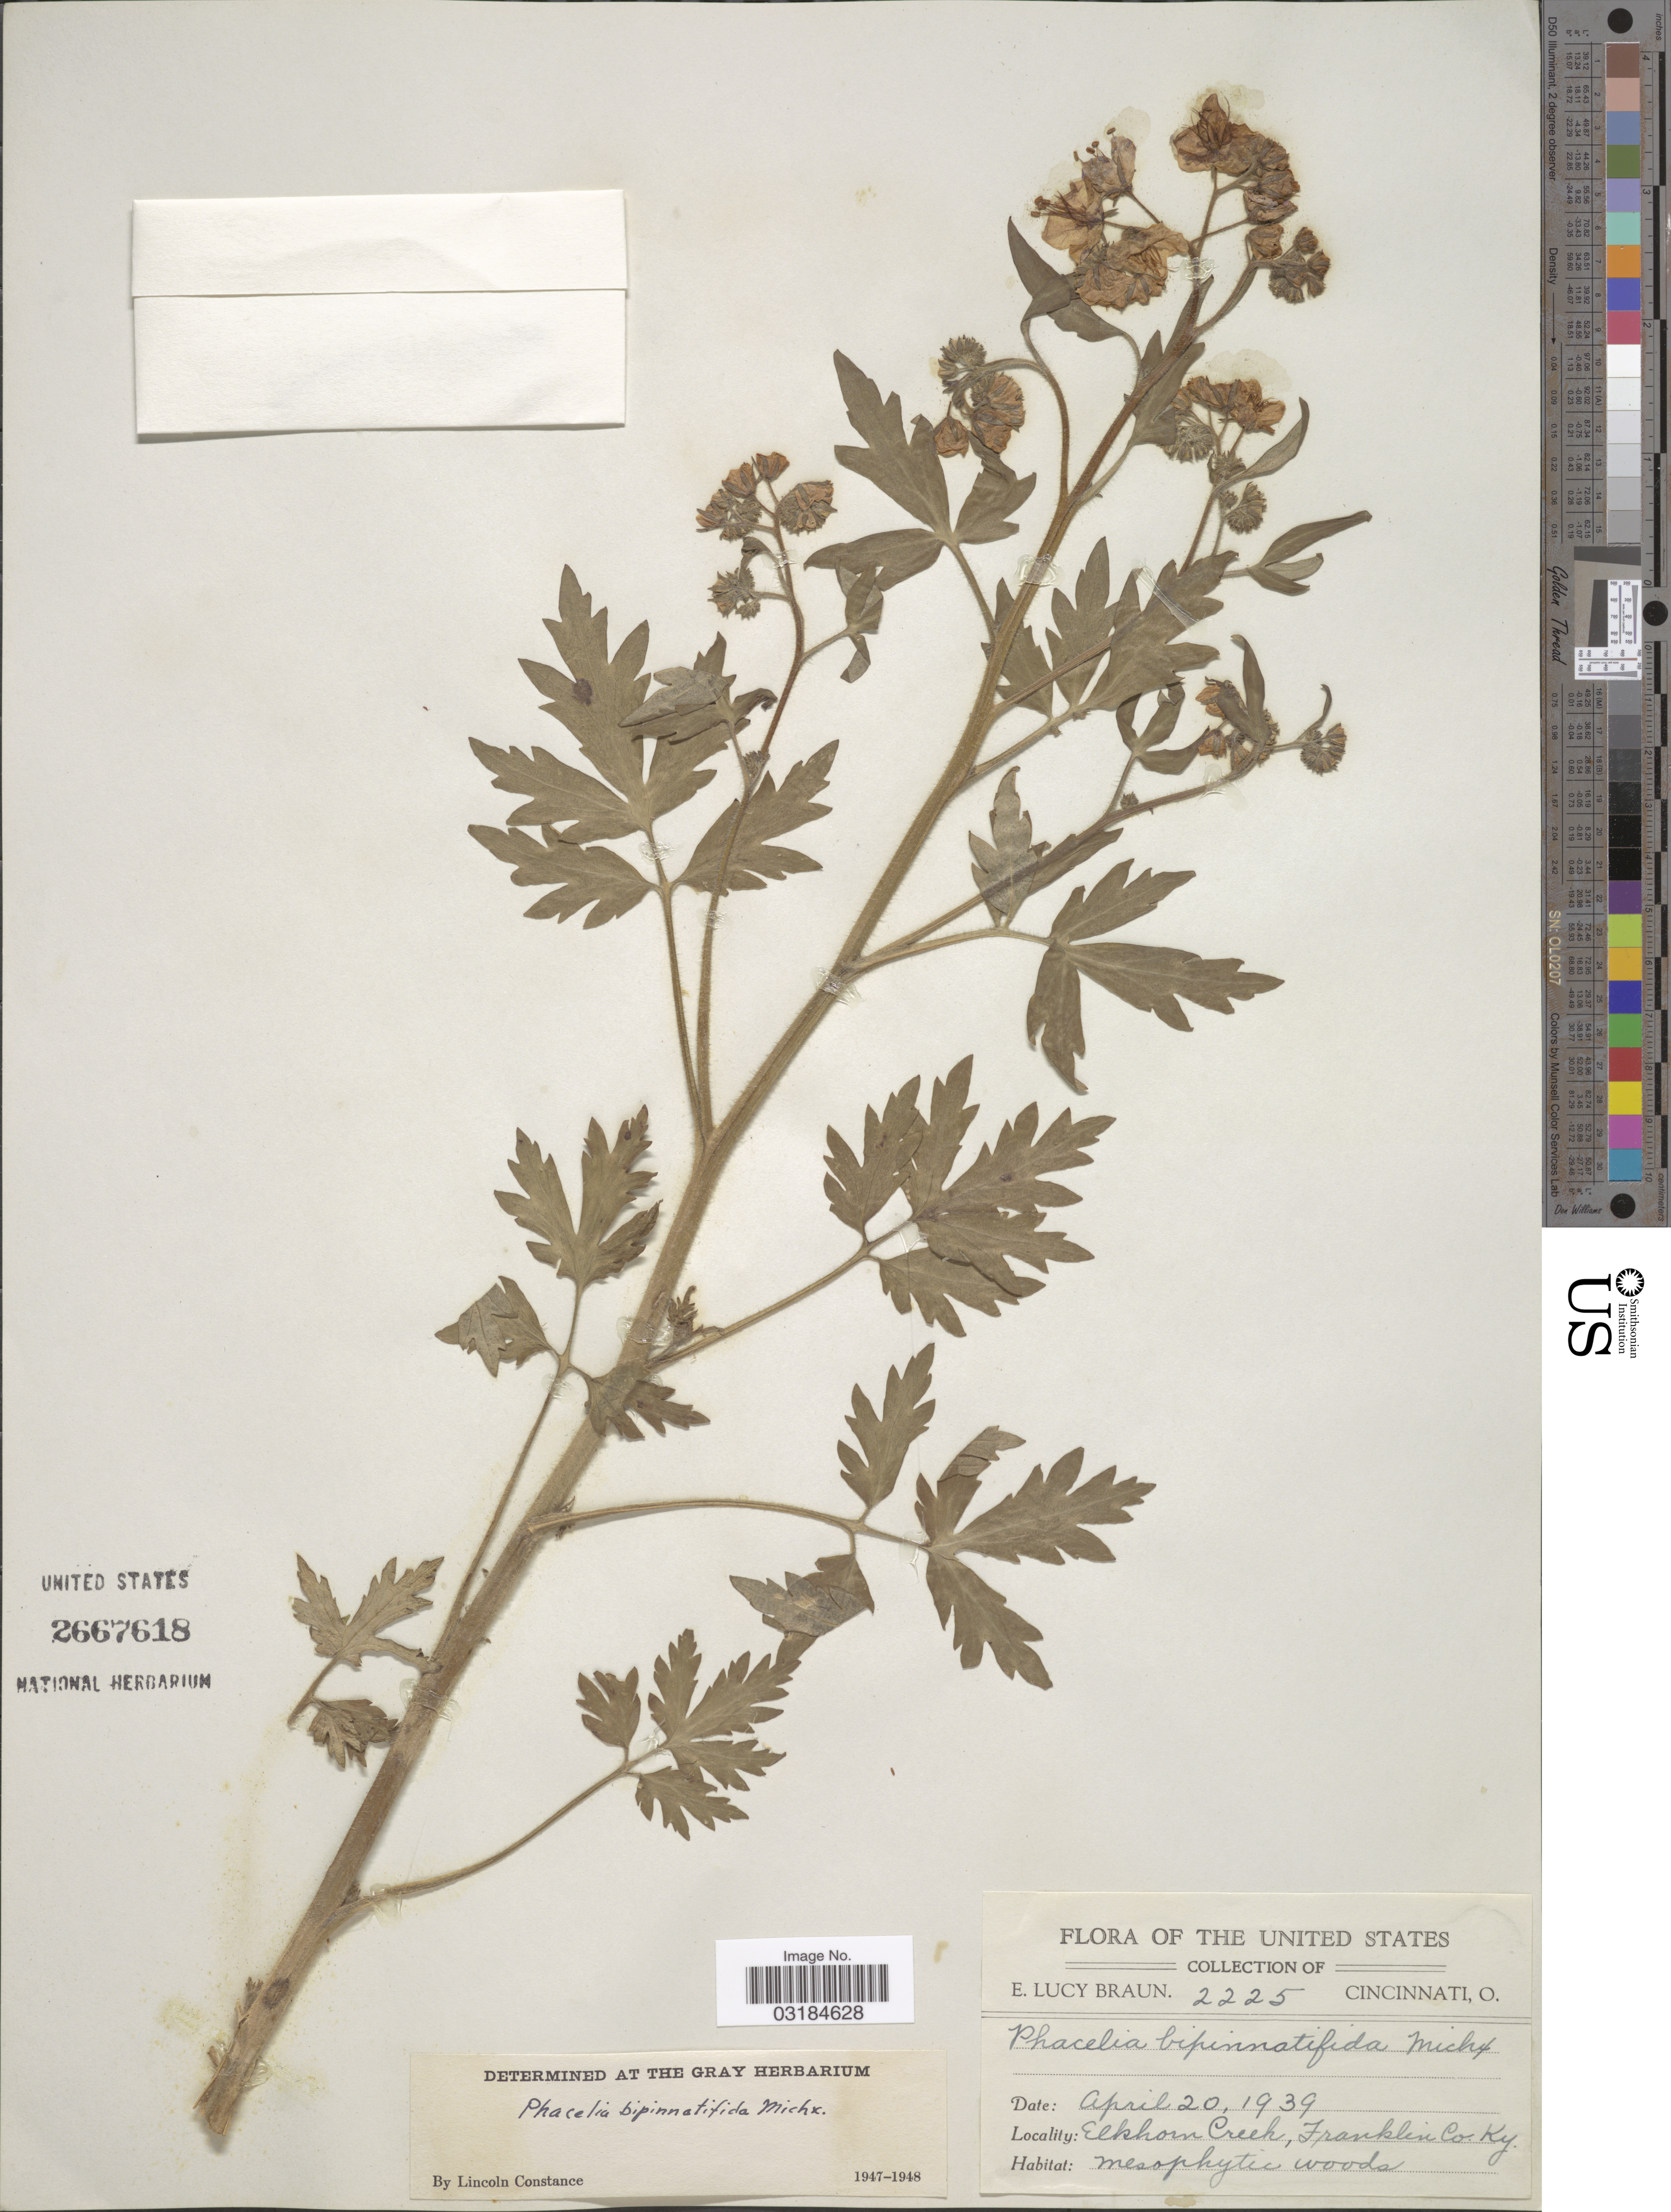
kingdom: Plantae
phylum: Tracheophyta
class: Magnoliopsida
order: Boraginales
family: Hydrophyllaceae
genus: Phacelia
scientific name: Phacelia bipinnatifida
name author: (Atwood) Michx.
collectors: E. L. Braun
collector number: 2225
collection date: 1939-04-20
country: United States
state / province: Kentucky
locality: Elkhorn Creek, Franklin Co.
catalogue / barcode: US 2667618